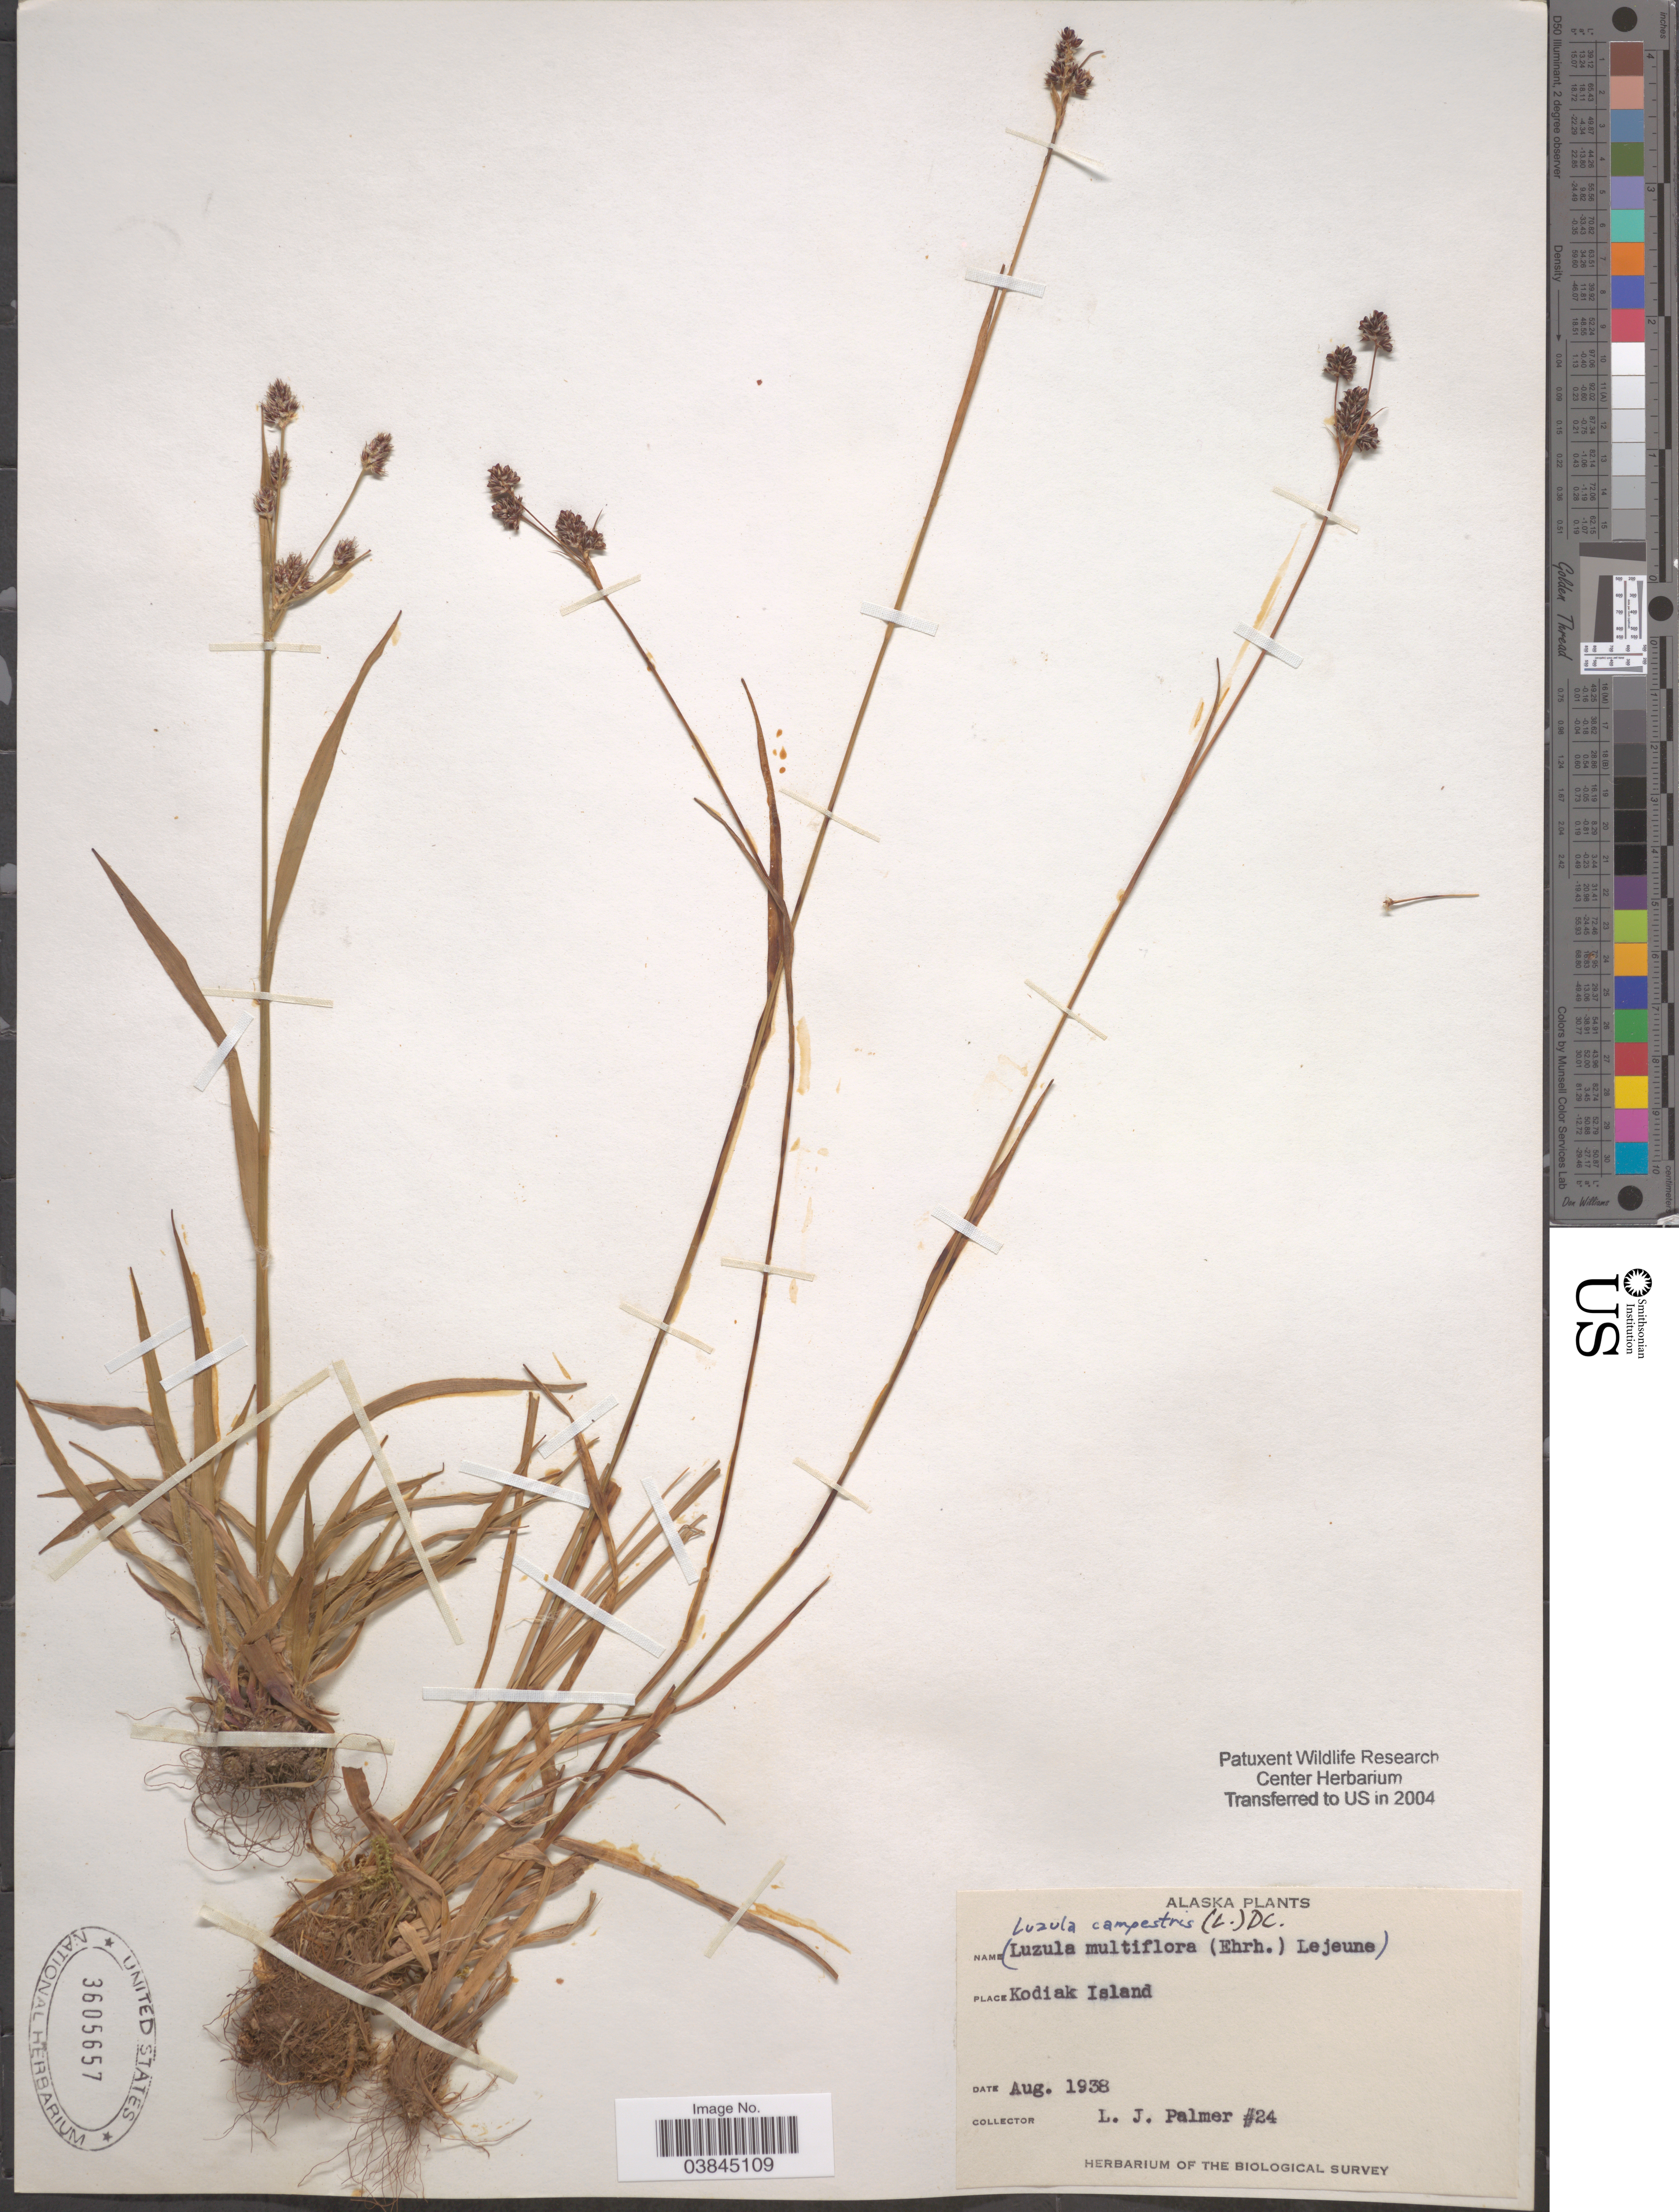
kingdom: Plantae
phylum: Tracheophyta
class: Liliopsida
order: Poales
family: Juncaceae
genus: Luzula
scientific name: Luzula campestris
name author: (L.) DC.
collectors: L. J. Palmer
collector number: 24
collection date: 1938-08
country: United States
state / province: Alaska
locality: Kodiak Island.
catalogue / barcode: US 3605657